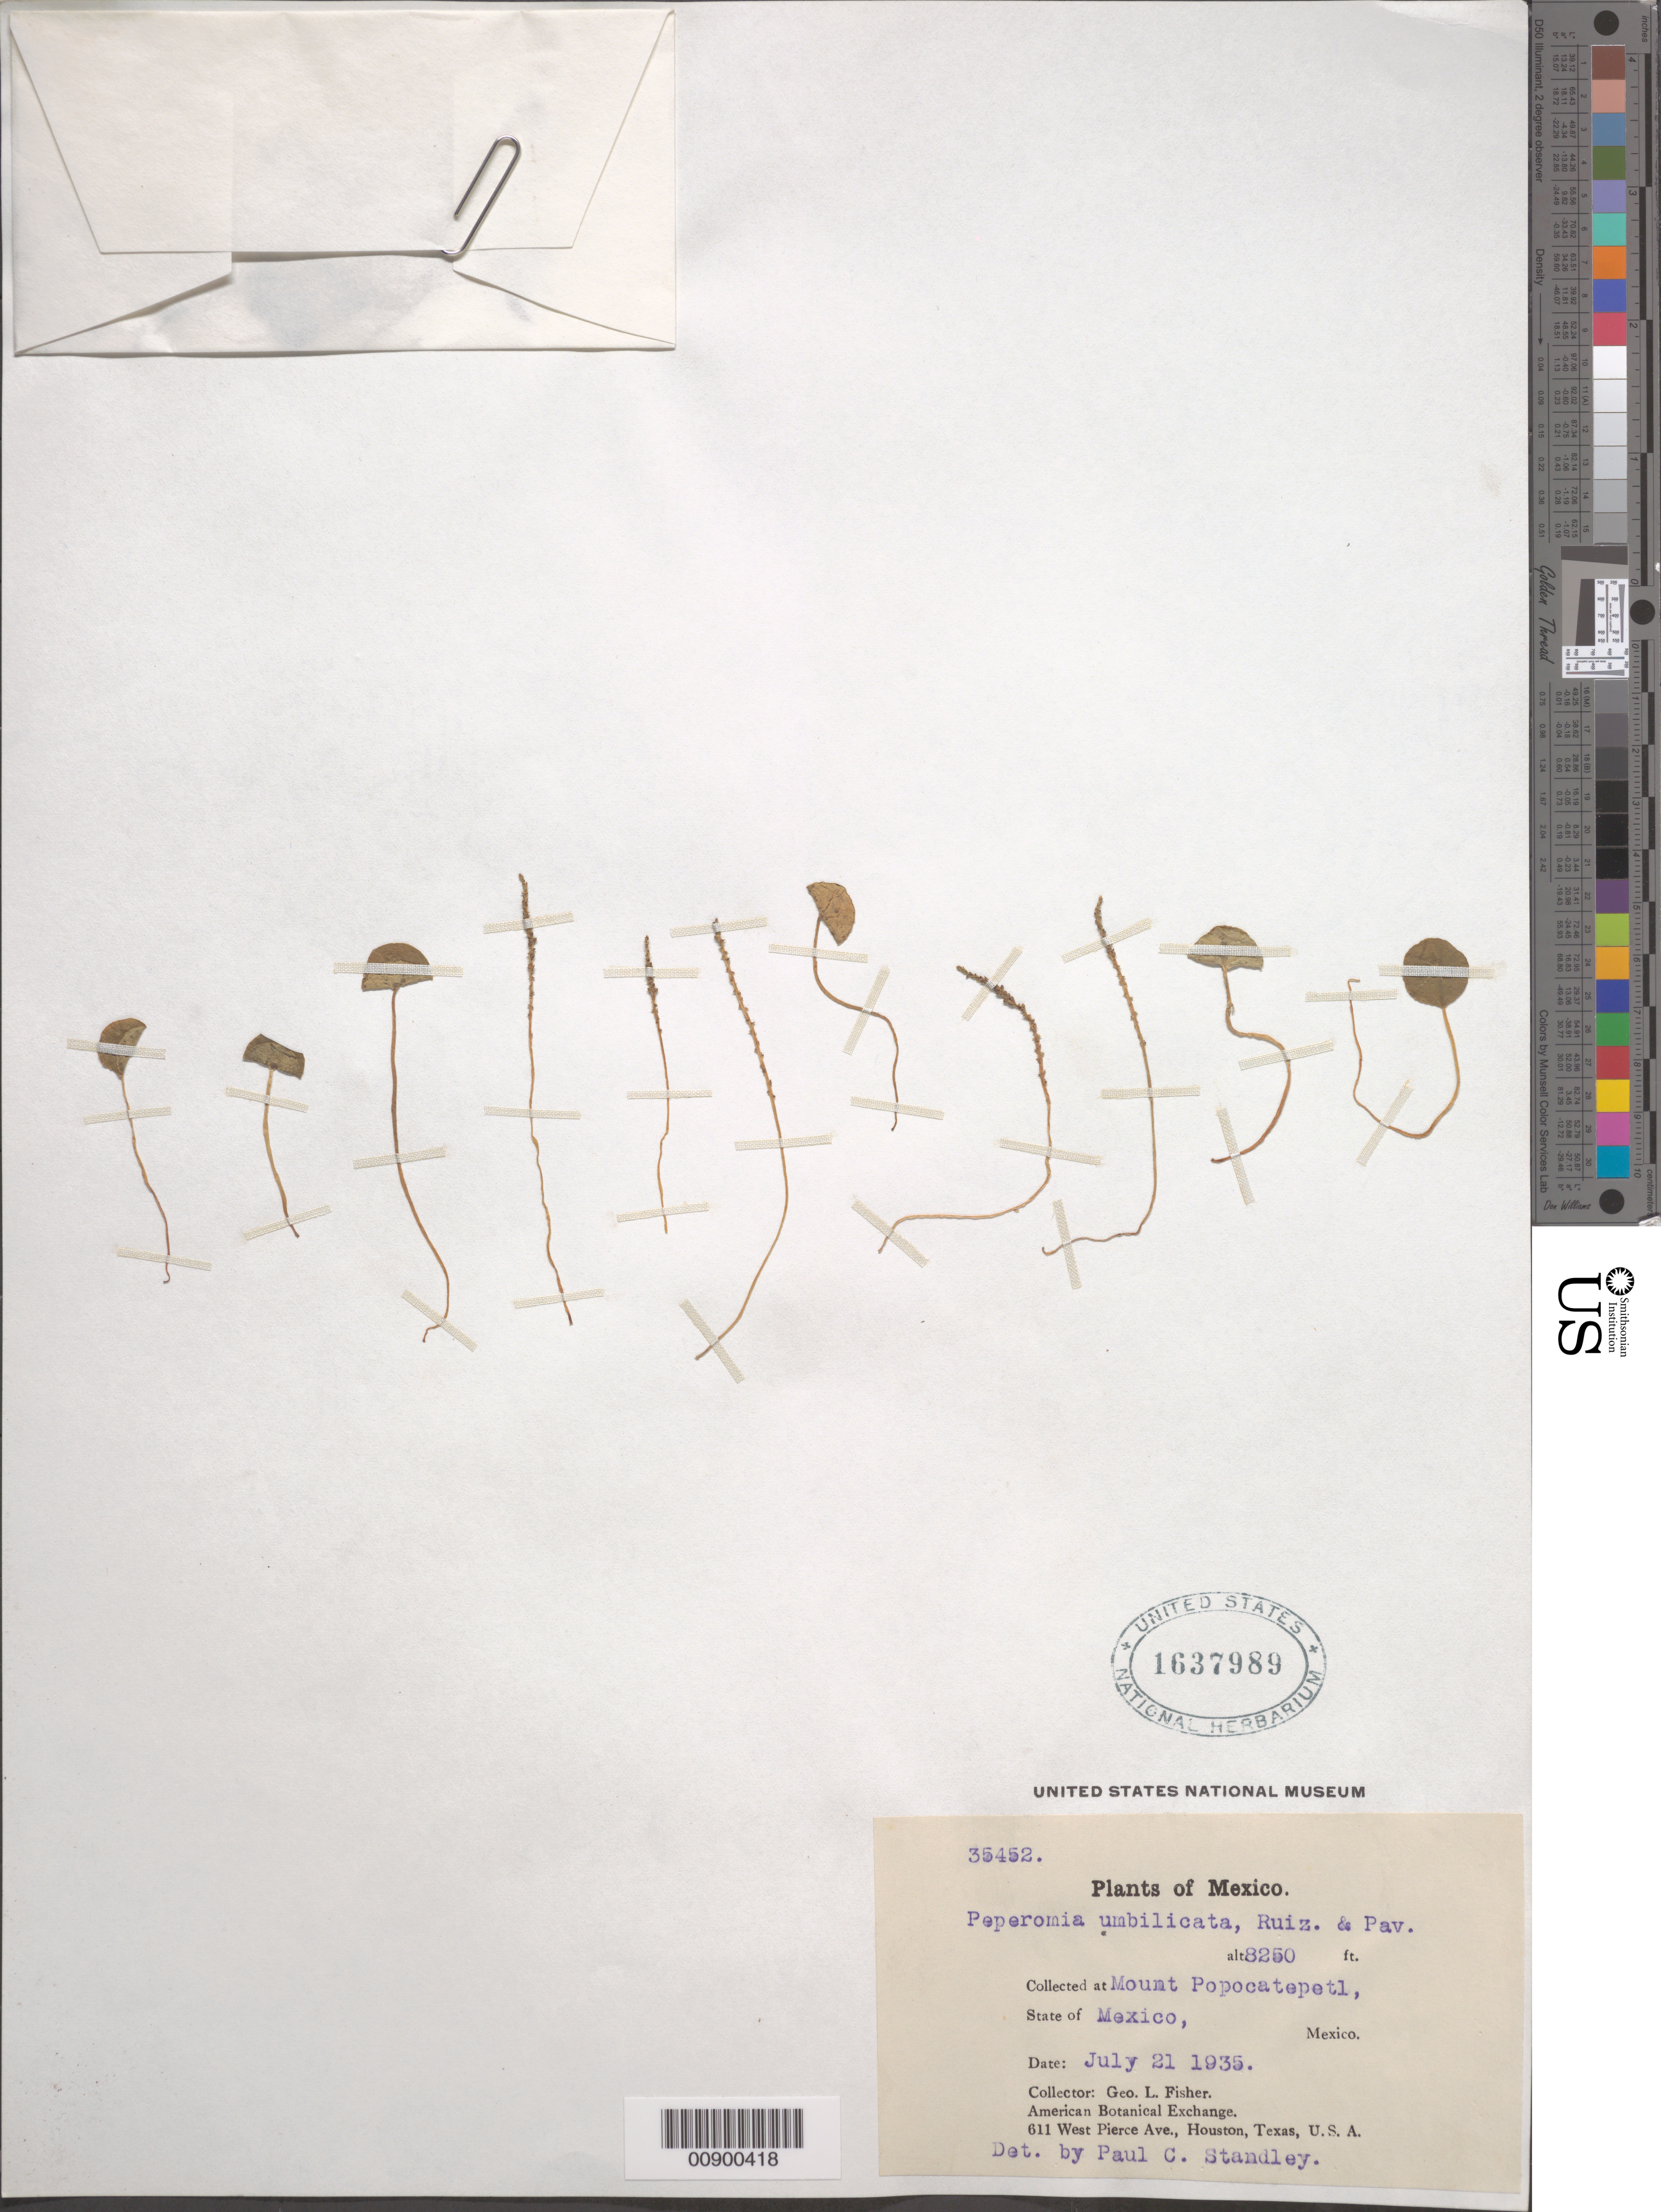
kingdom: Plantae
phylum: Tracheophyta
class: Magnoliopsida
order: Piperales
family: Piperaceae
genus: Peperomia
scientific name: Peperomia umbilicata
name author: Ruiz & Pav.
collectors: G. L. Fisher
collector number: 35452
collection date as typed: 21 Jul 1935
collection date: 1935-07-21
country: Mexico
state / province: México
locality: Mount Popocatepetl, State of Mexico.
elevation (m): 2515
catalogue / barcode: US 1637989